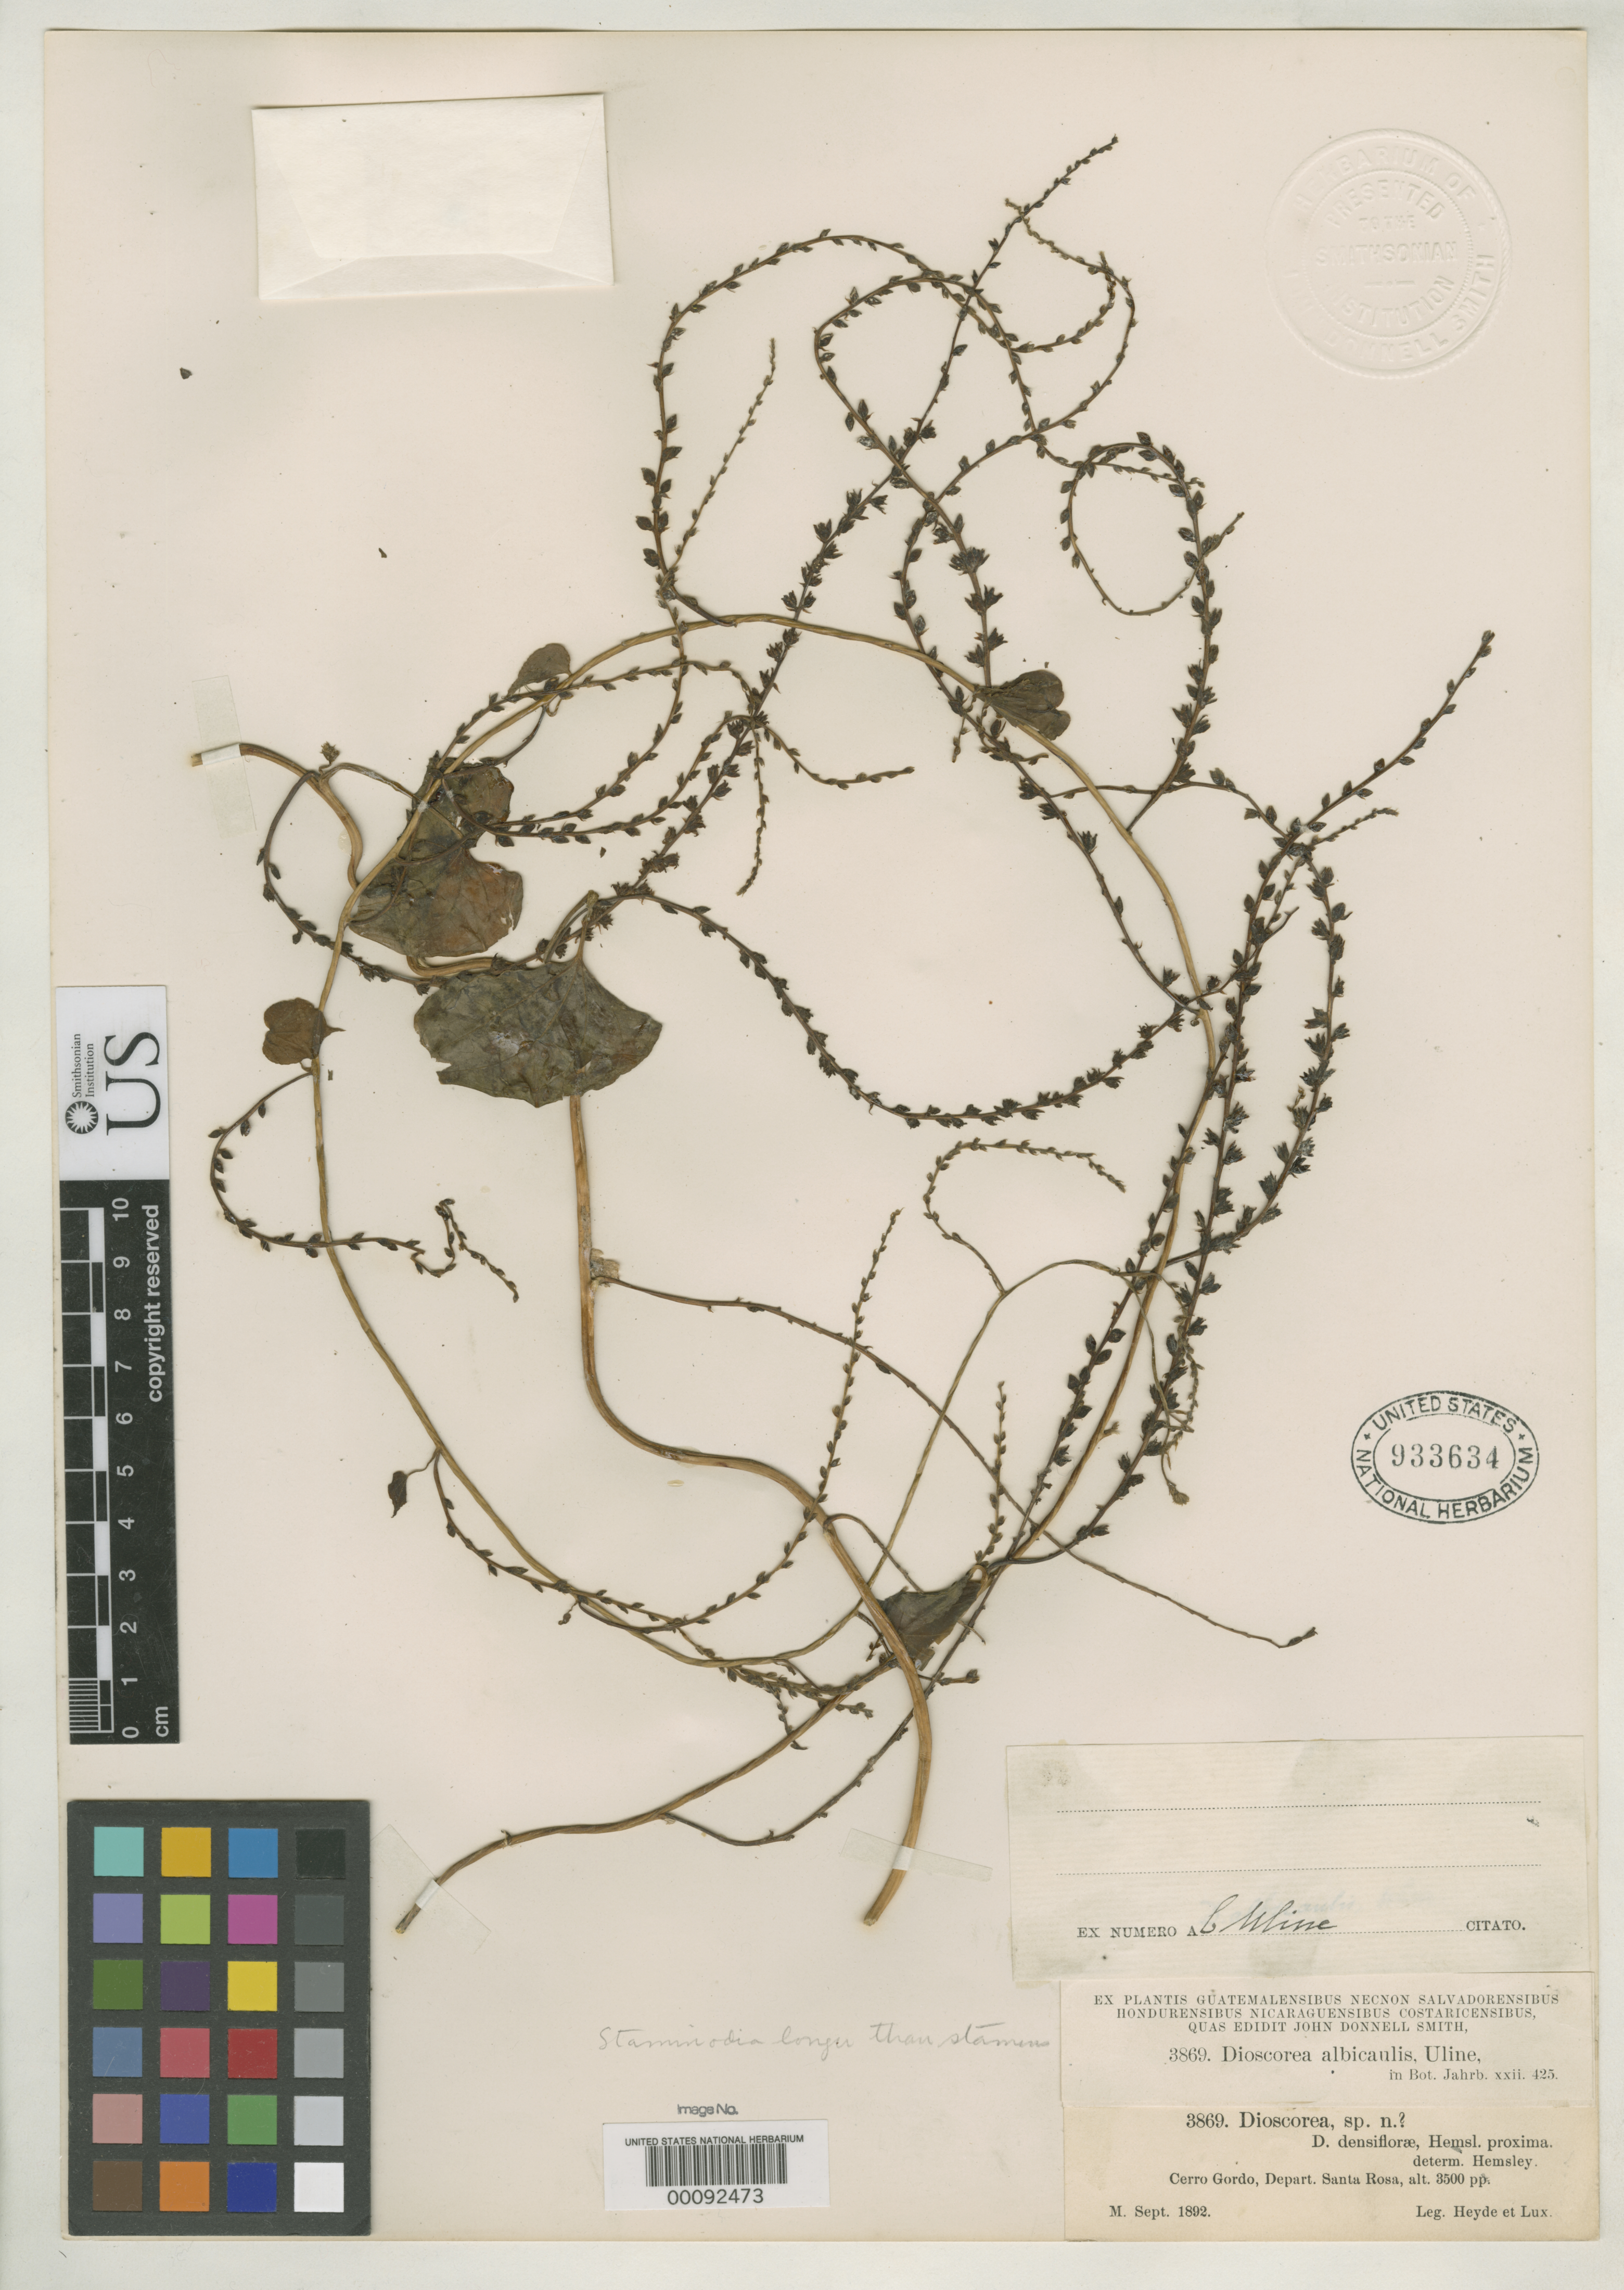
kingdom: Plantae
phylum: Tracheophyta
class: Liliopsida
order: Dioscoreales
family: Dioscoreaceae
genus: Dioscorea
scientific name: Dioscorea albicaulis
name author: Uline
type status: Syntype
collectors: E. T. Heyde & E. Lux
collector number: J.D.S. 3869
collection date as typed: Sep 1892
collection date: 1892-09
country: Guatemala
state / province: Santa Rosa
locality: Cerro Gordo.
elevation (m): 1067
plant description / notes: Heyde & Lux 3869 is one of two syntypes of Dioscorea dicranandra Donn. Sm. (1894), and also one of two syntypes of Dioscorea albicaulis Uline (1896, mis-cited as "3569").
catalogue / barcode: US 933634